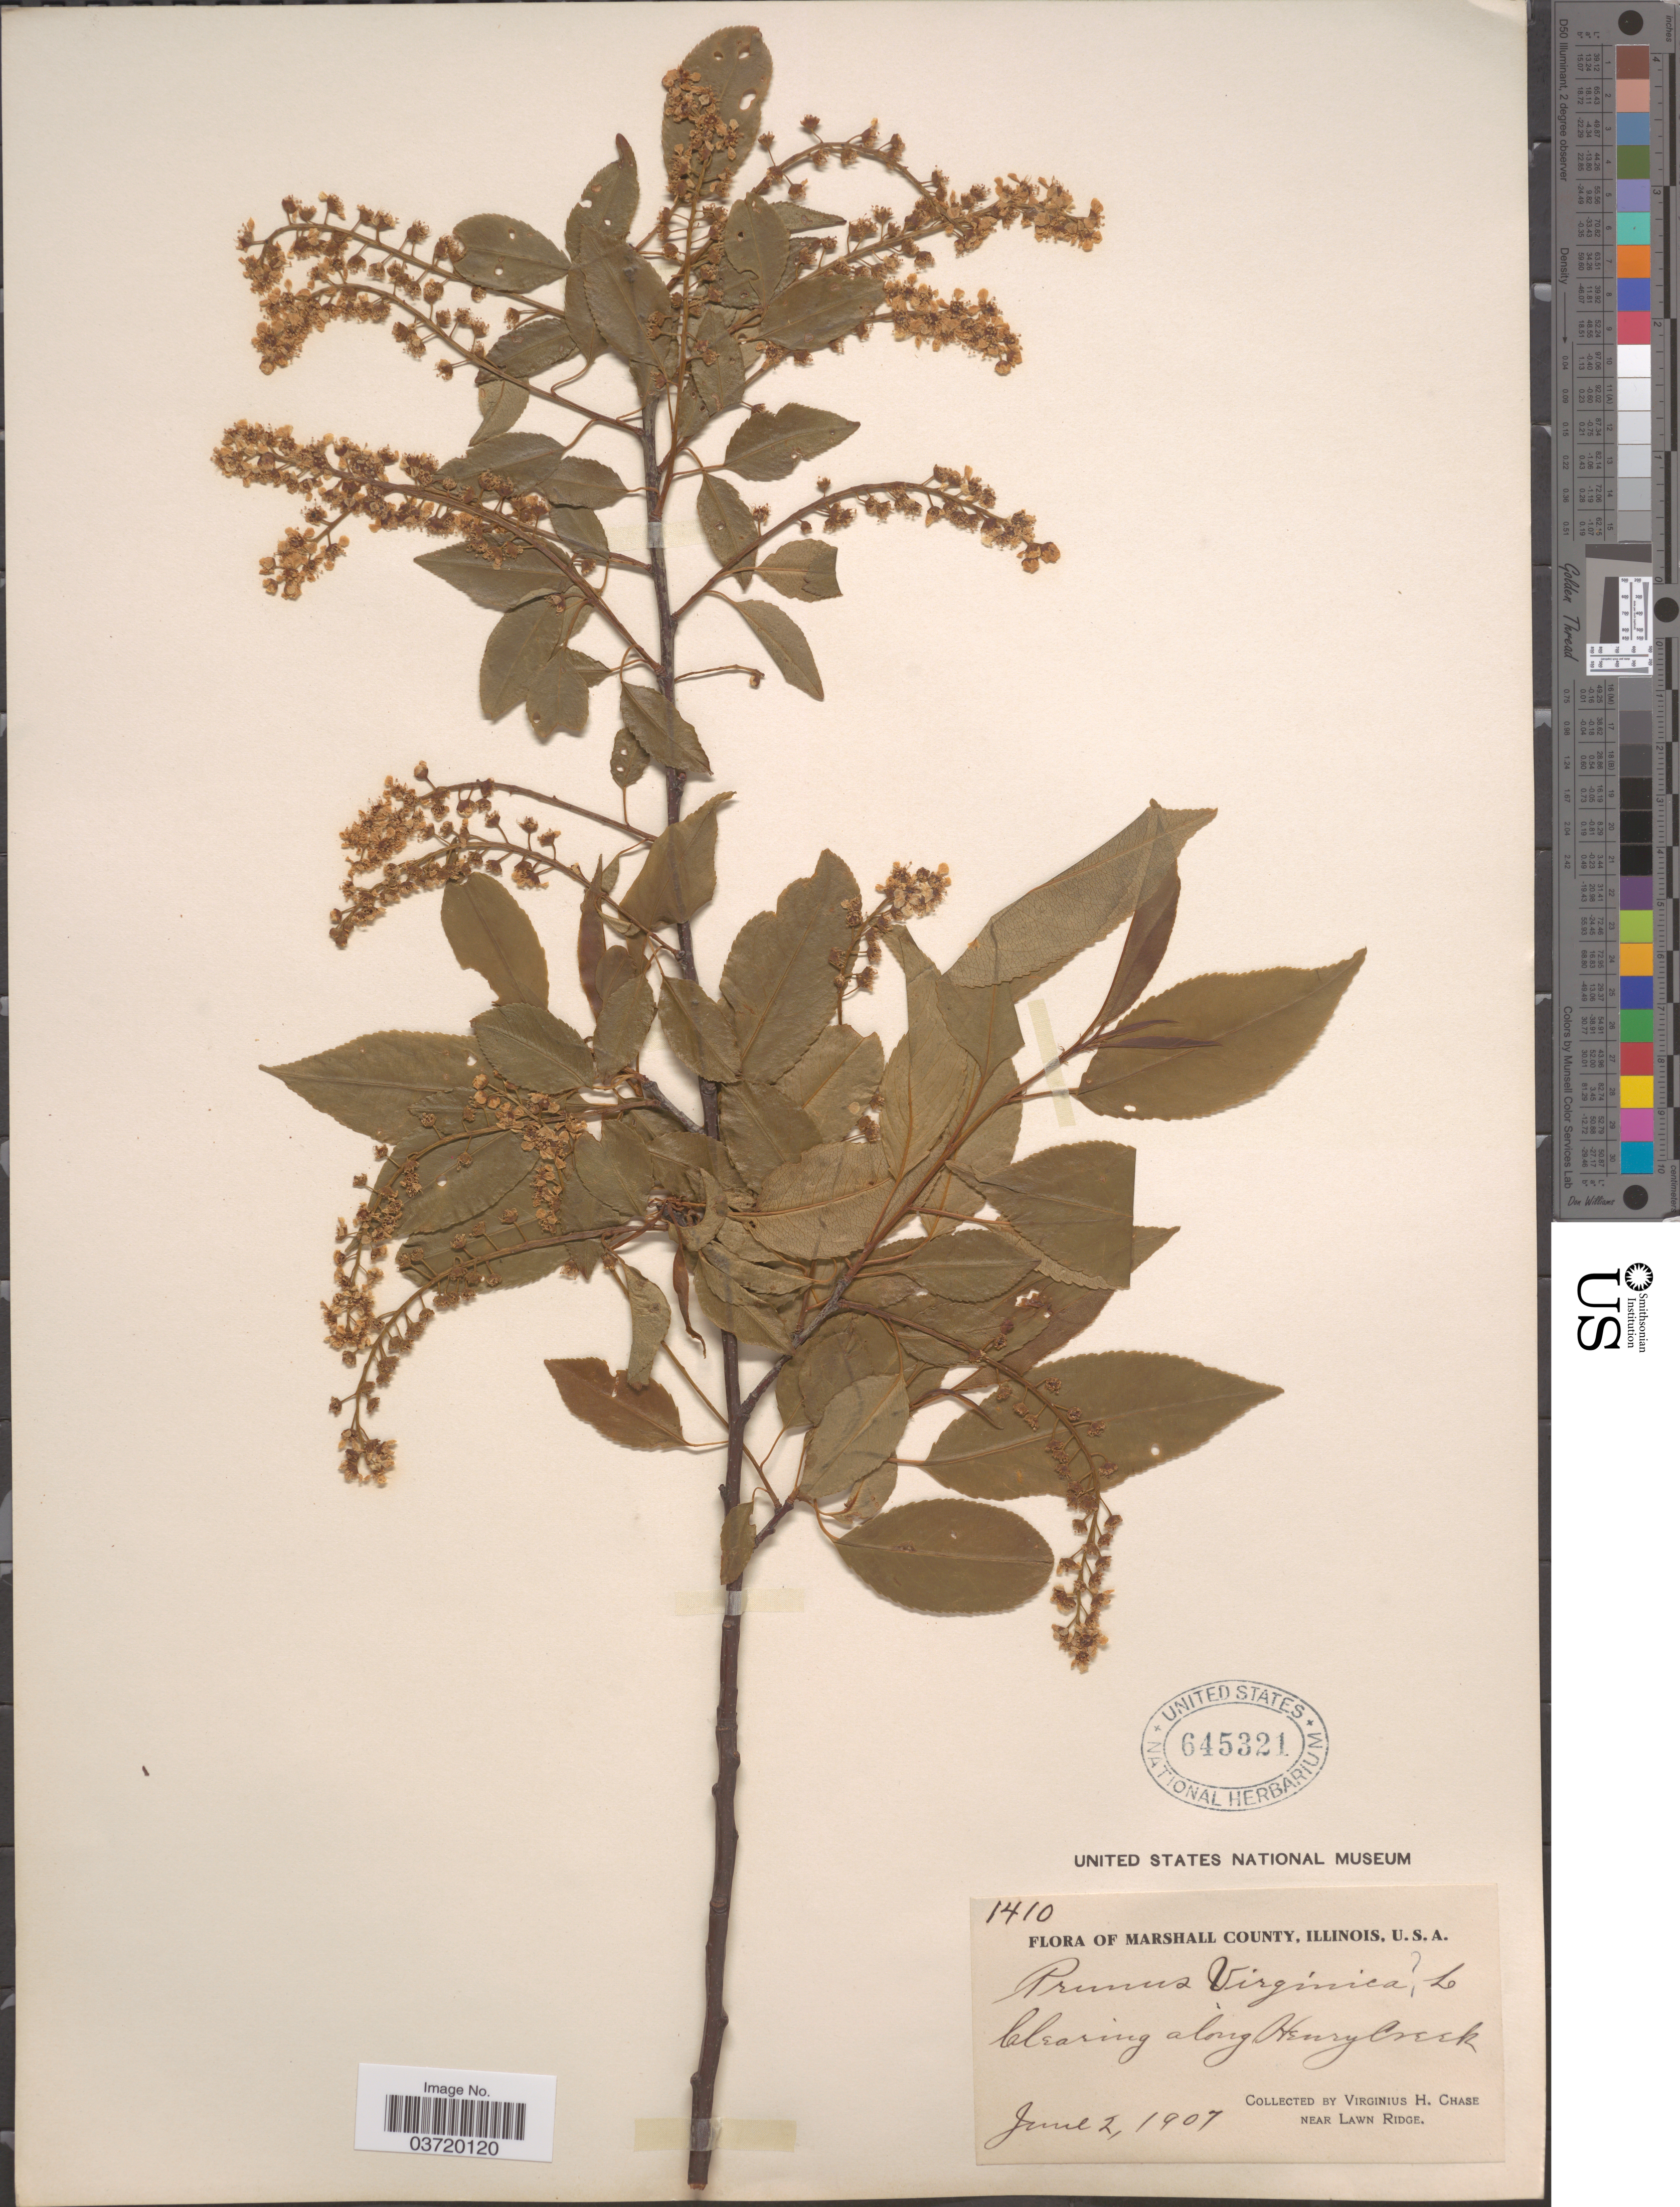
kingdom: Plantae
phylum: Tracheophyta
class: Magnoliopsida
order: Rosales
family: Rosaceae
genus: Prunus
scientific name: Prunus virginiana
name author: L.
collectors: V. H. Chase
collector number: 1410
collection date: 1907-06-02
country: United States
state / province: Illinois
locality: Marshall County. Clearing along Henry Creek. Near Lawn Ridge.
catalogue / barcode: US 645321